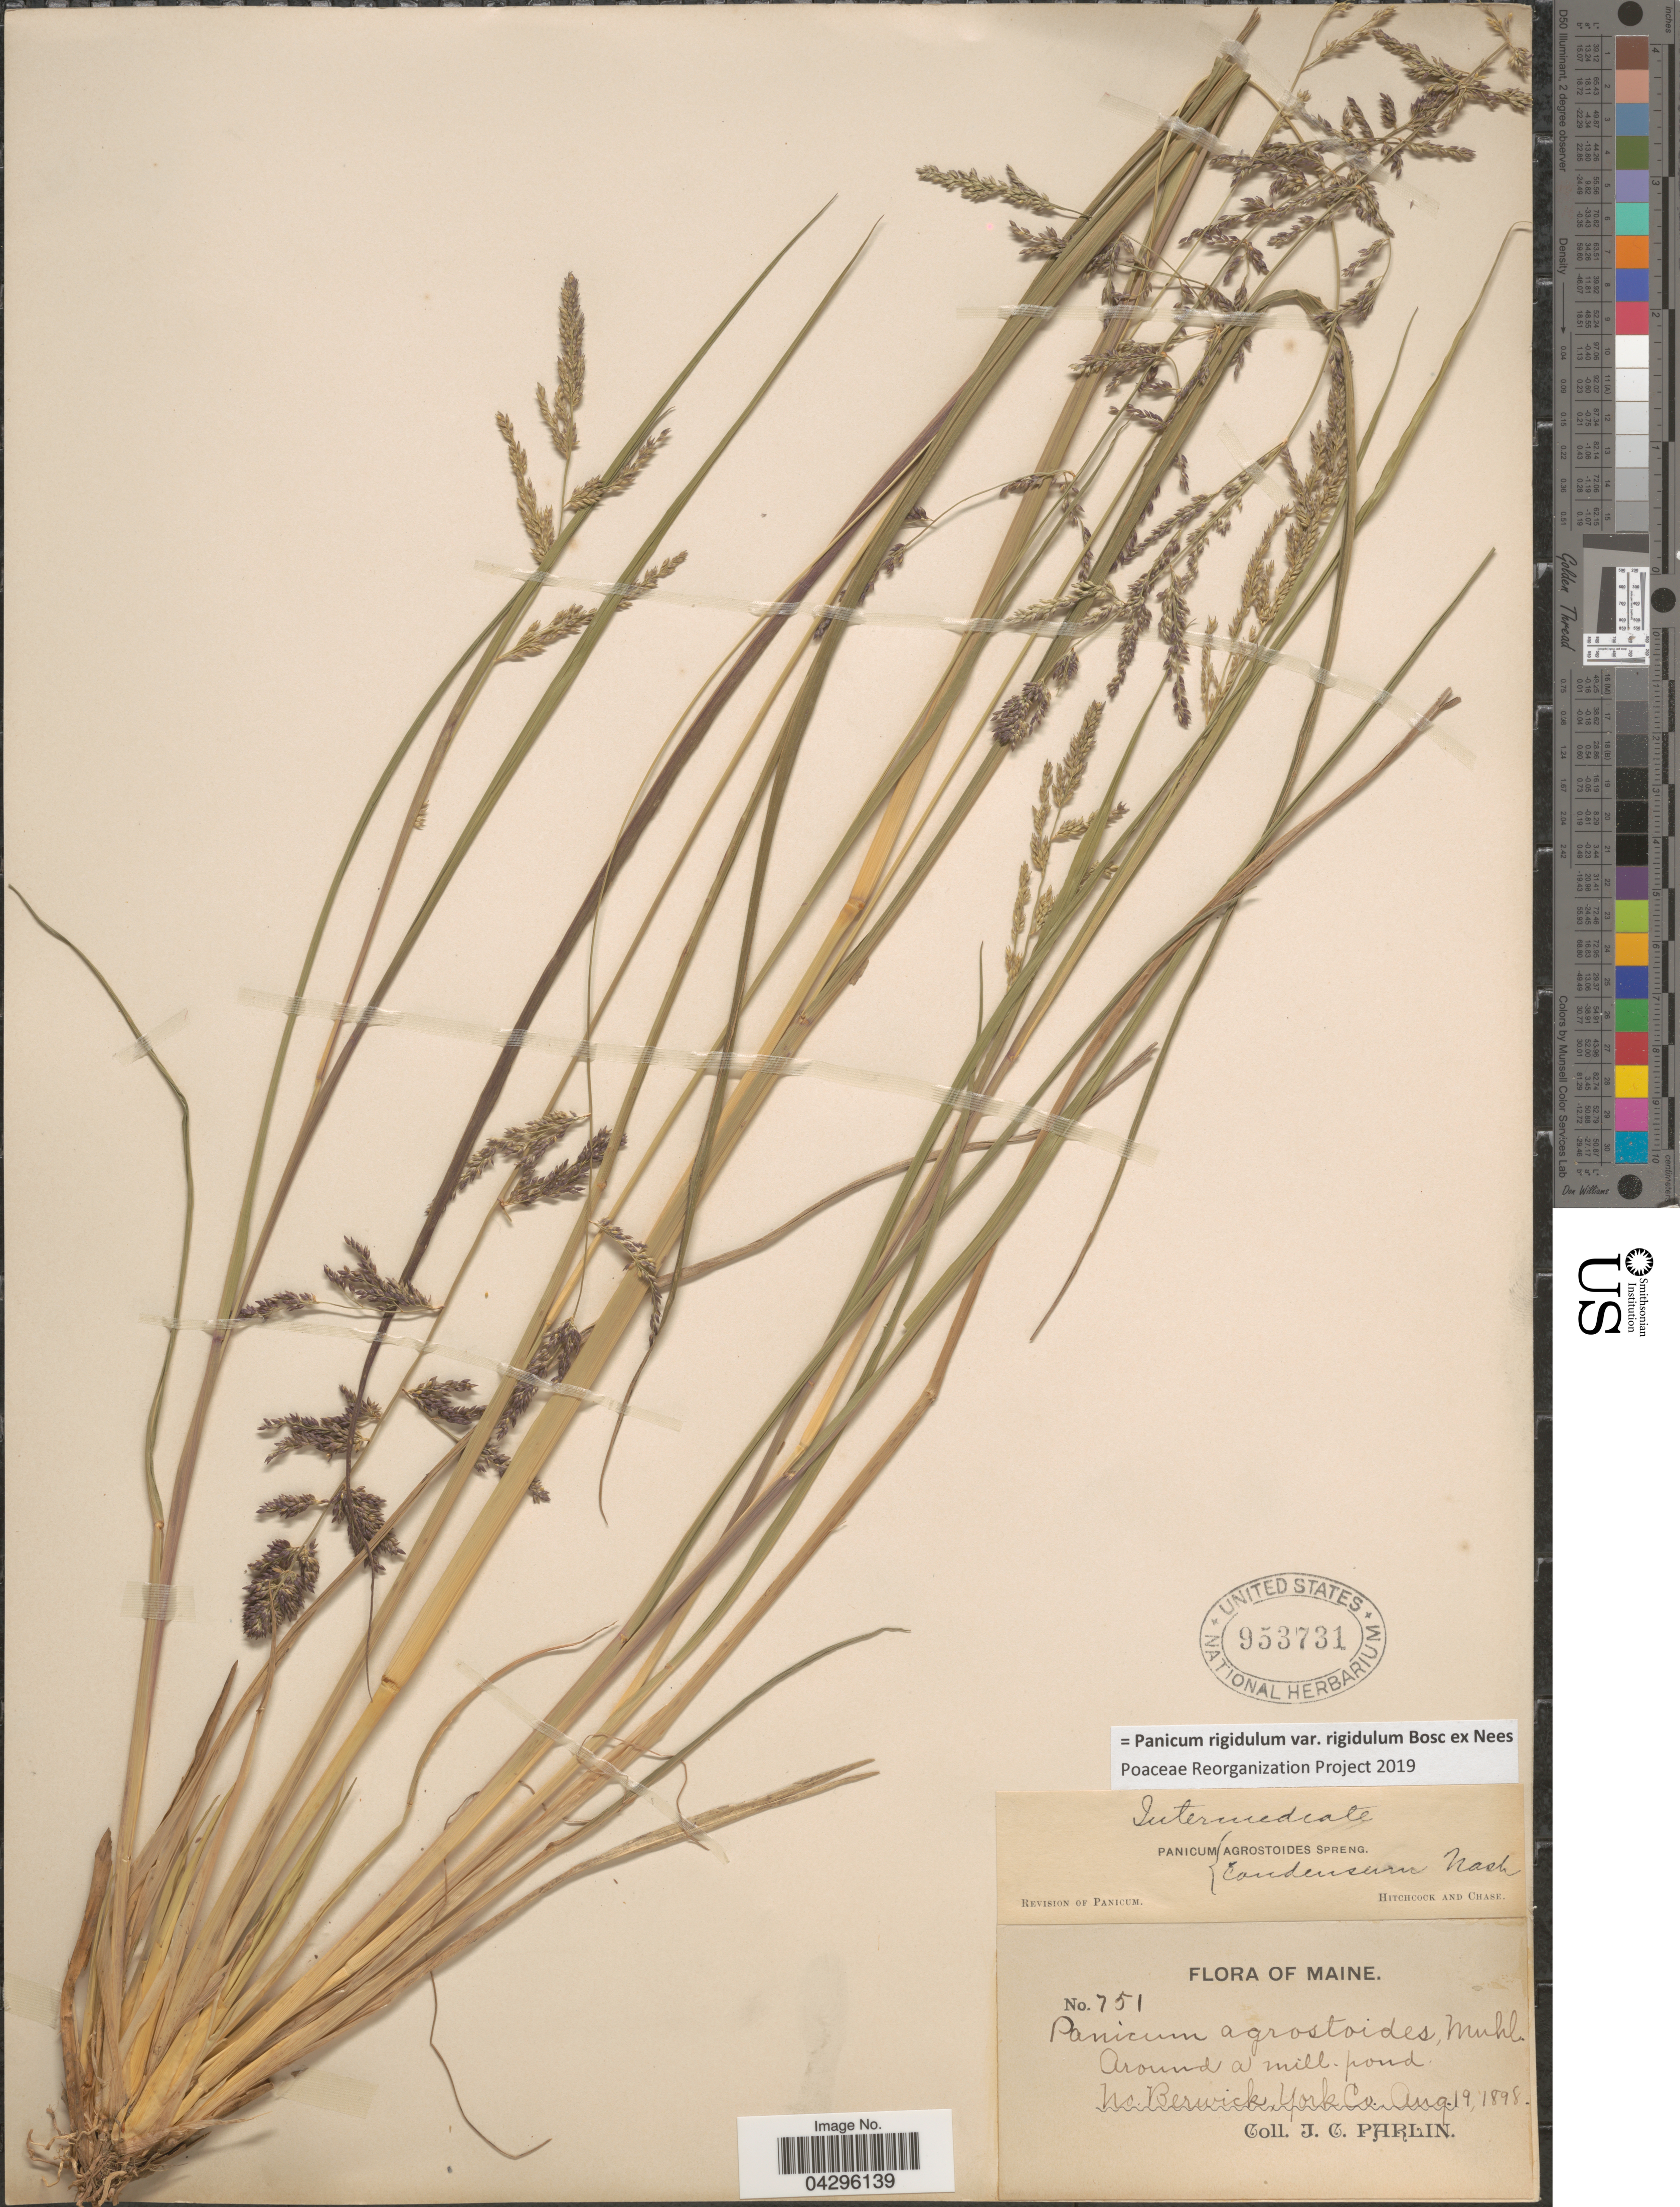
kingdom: Plantae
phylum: Tracheophyta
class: Liliopsida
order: Poales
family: Poaceae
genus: Panicum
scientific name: Panicum rigidulum var. rigidulum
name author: Bosc ex Nees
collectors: J. Parlin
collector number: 751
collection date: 1898-08-19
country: United States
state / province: Maine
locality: Around a mill-pond. No. Berwick, York Co.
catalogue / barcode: US 953731